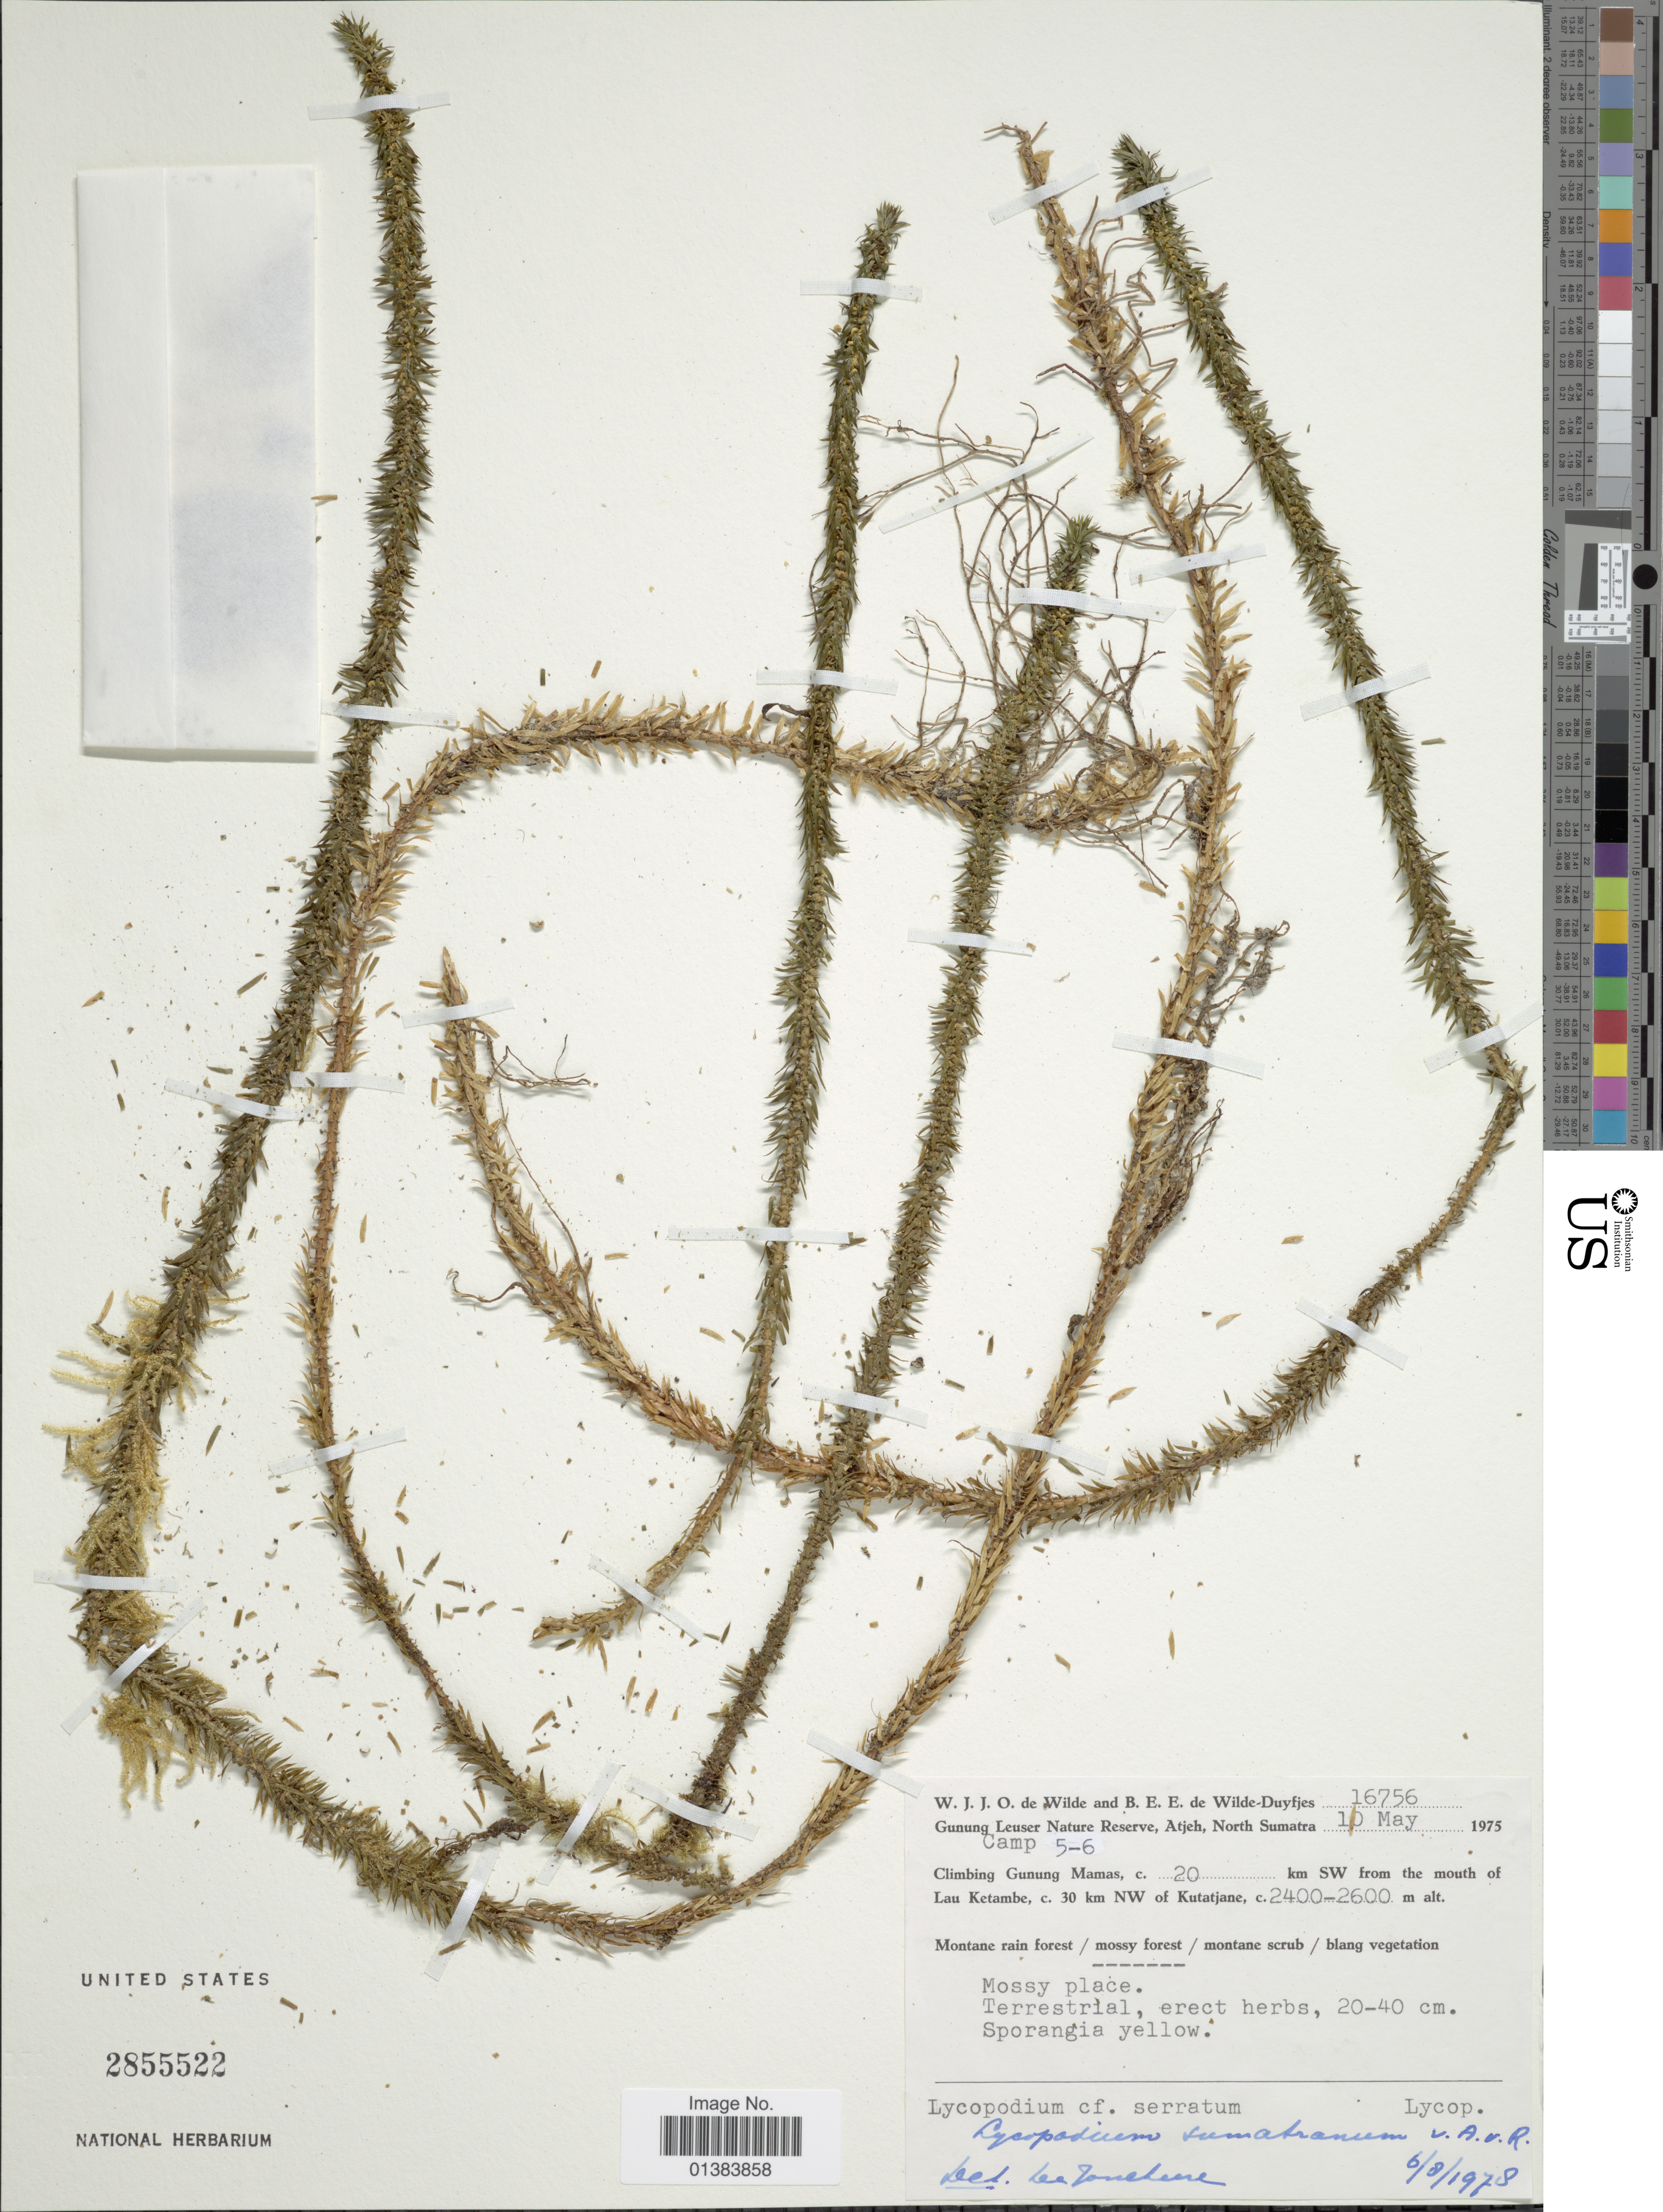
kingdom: Plantae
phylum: Tracheophyta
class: Lycopodiopsida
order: Lycopodiales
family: Lycopodiaceae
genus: Huperzia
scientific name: Huperzia sumatrana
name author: (Alderw.) Holub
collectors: W. J. de Wilde & B. E. de Wilde-Duyfjes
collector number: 16756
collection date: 1975-05-10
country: Indonesia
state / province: Sumatra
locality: Gunung Leuser Nature Reserve, Atjeh, North Sumatra, Camp 5-6, Climbing Gunung Mamas, c. 20 km SW from the mouth of Lau Ketambe, c. 30 km NW of Kutatjane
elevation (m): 2400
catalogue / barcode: US 2855522